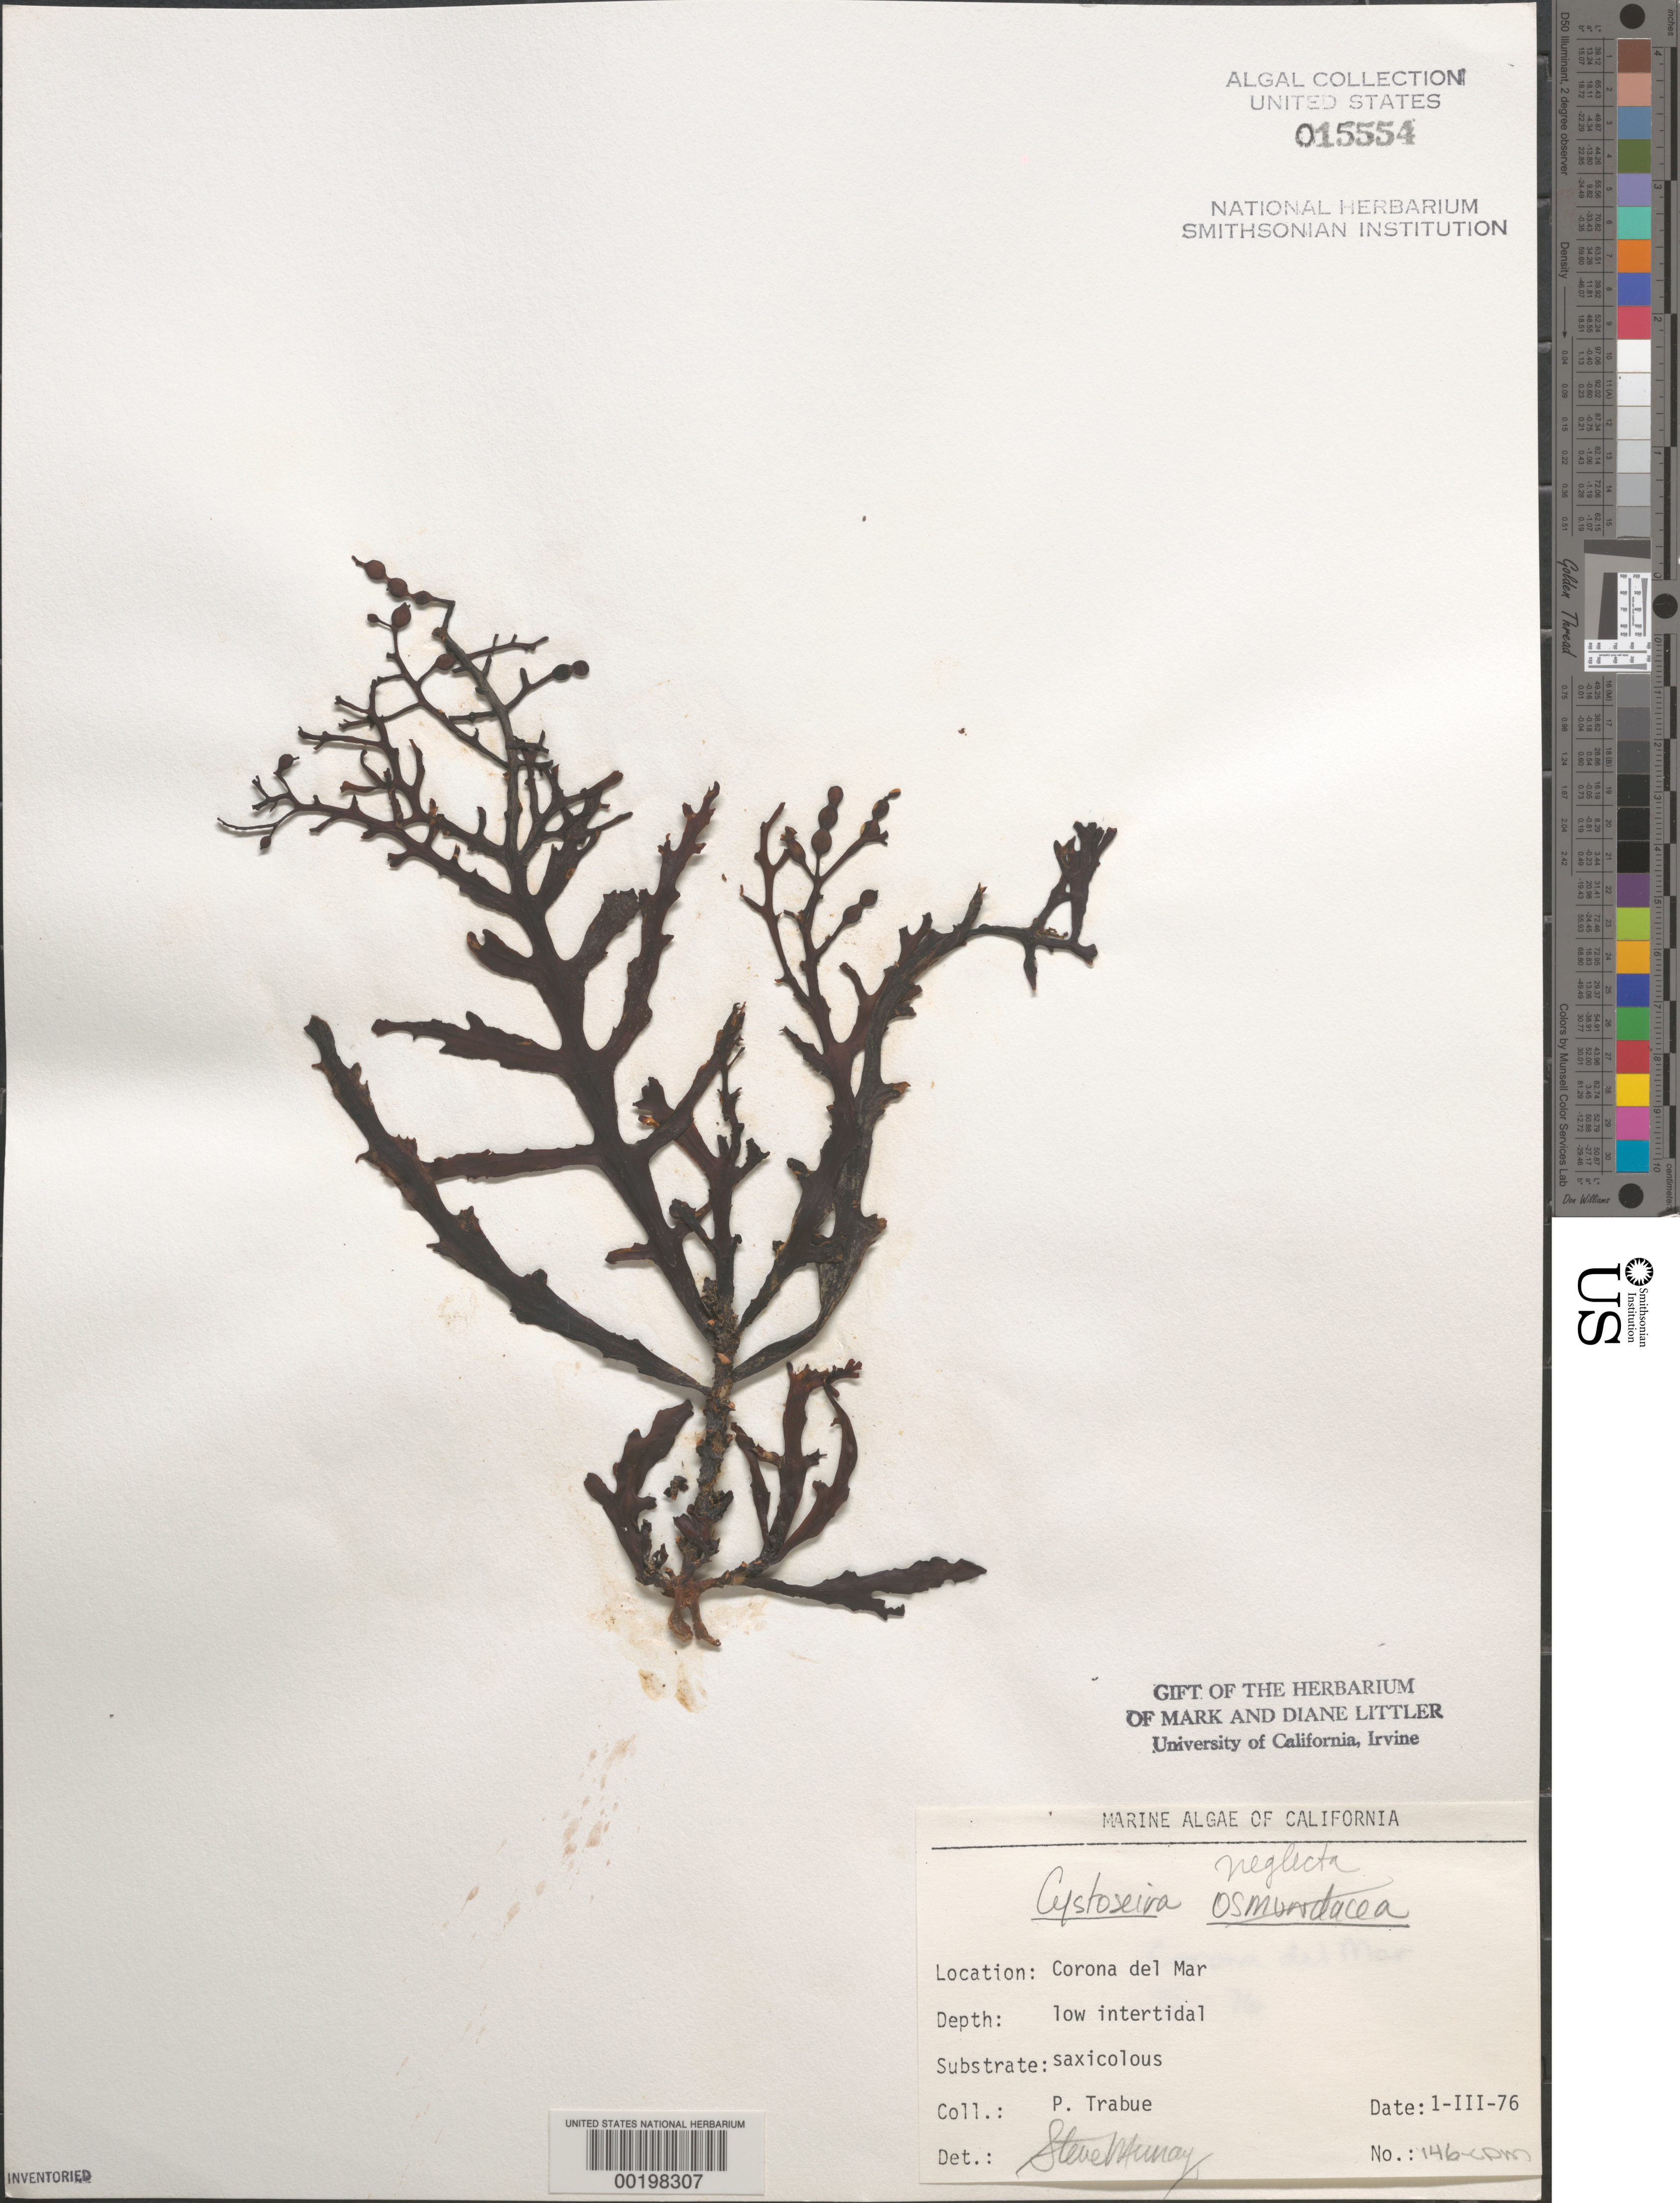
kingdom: Chromista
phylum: Ochrophyta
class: Phaeophyceae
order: Fucales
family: Sargassaceae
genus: Cystoseira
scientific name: Cystoseira neglecta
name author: Setch. & N.L. Gardner in N.L. Gardner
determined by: Murray, S. N.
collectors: P. J. Trabue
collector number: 146-CDM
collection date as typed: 01 Mar 1976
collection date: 1976-03-01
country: United States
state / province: California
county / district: Orange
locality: Corona del Mar, mouth of Morning Canyon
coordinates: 33 35'14"N, 117 51'54"W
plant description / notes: BLM-SOCALBIGHT Rocky Intertidal Survey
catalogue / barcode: US 15554